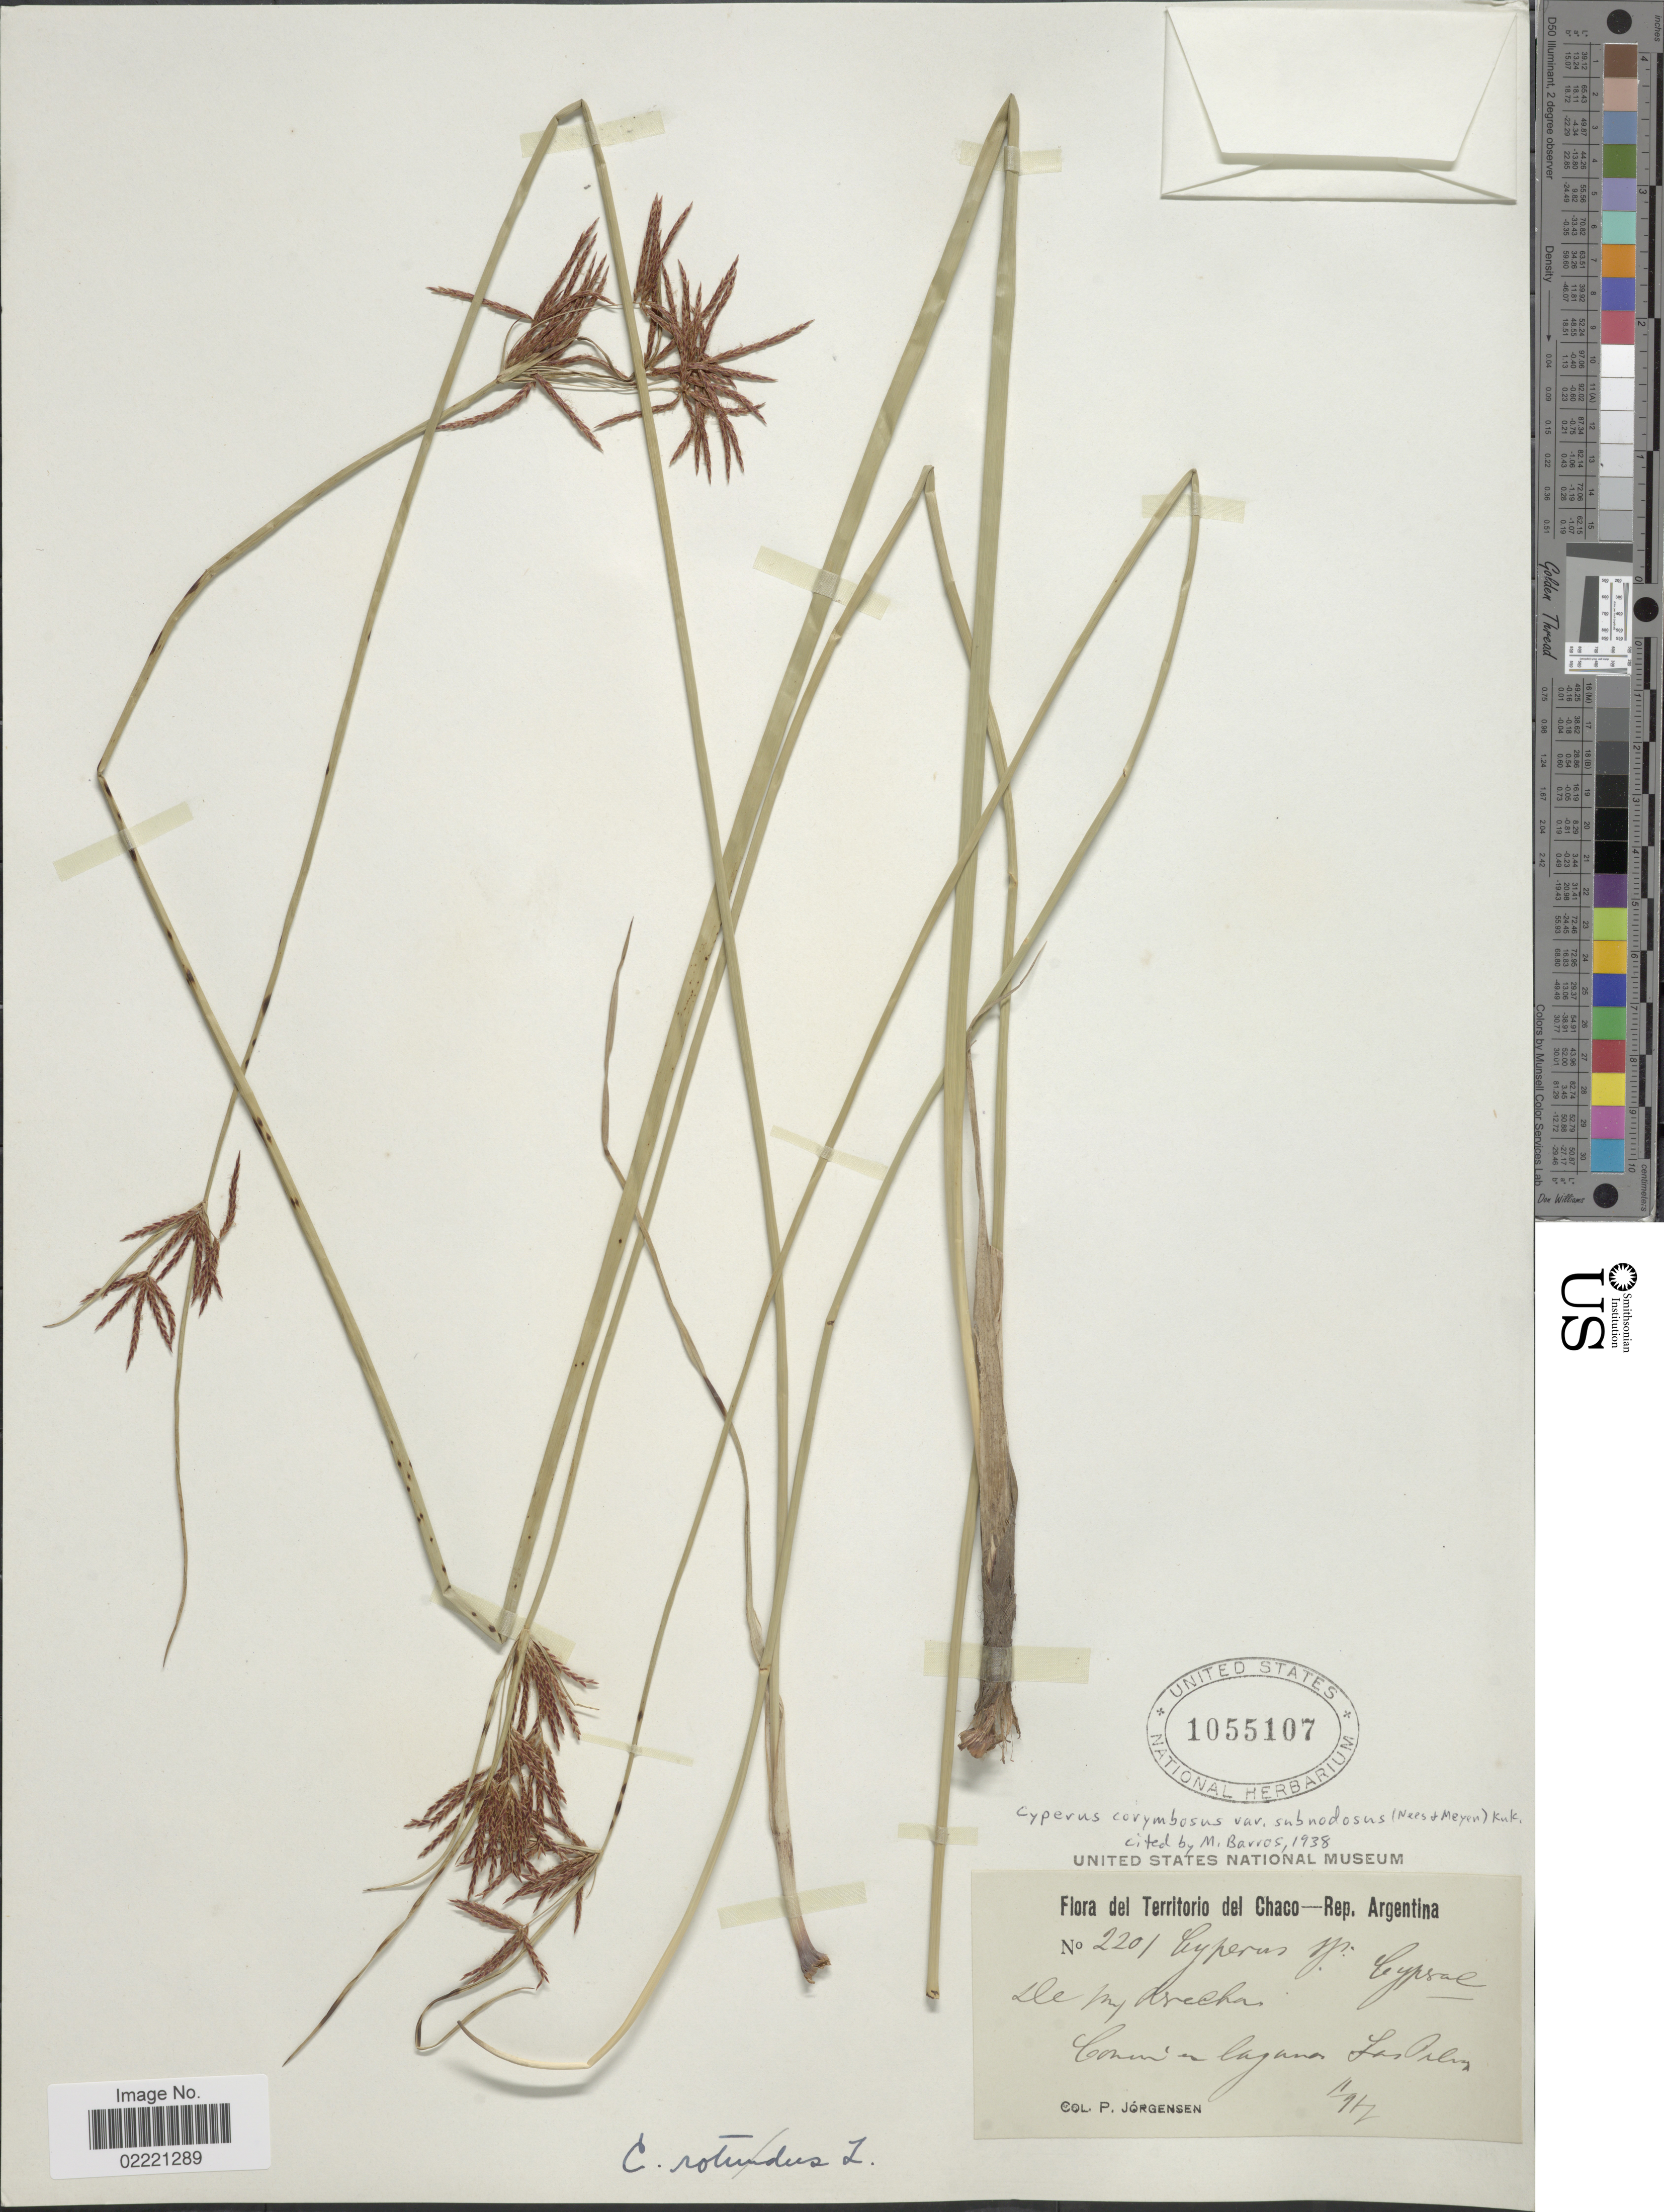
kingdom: Plantae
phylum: Tracheophyta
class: Liliopsida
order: Poales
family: Cyperaceae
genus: Cyperus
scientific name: Cyperus corymbosus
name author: Rottb.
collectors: P. Jörgensen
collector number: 2201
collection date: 1917-11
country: Argentina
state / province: Chaco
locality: Del Territorio del Chaco,en laguna Las Orillas.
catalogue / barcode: US 1055107